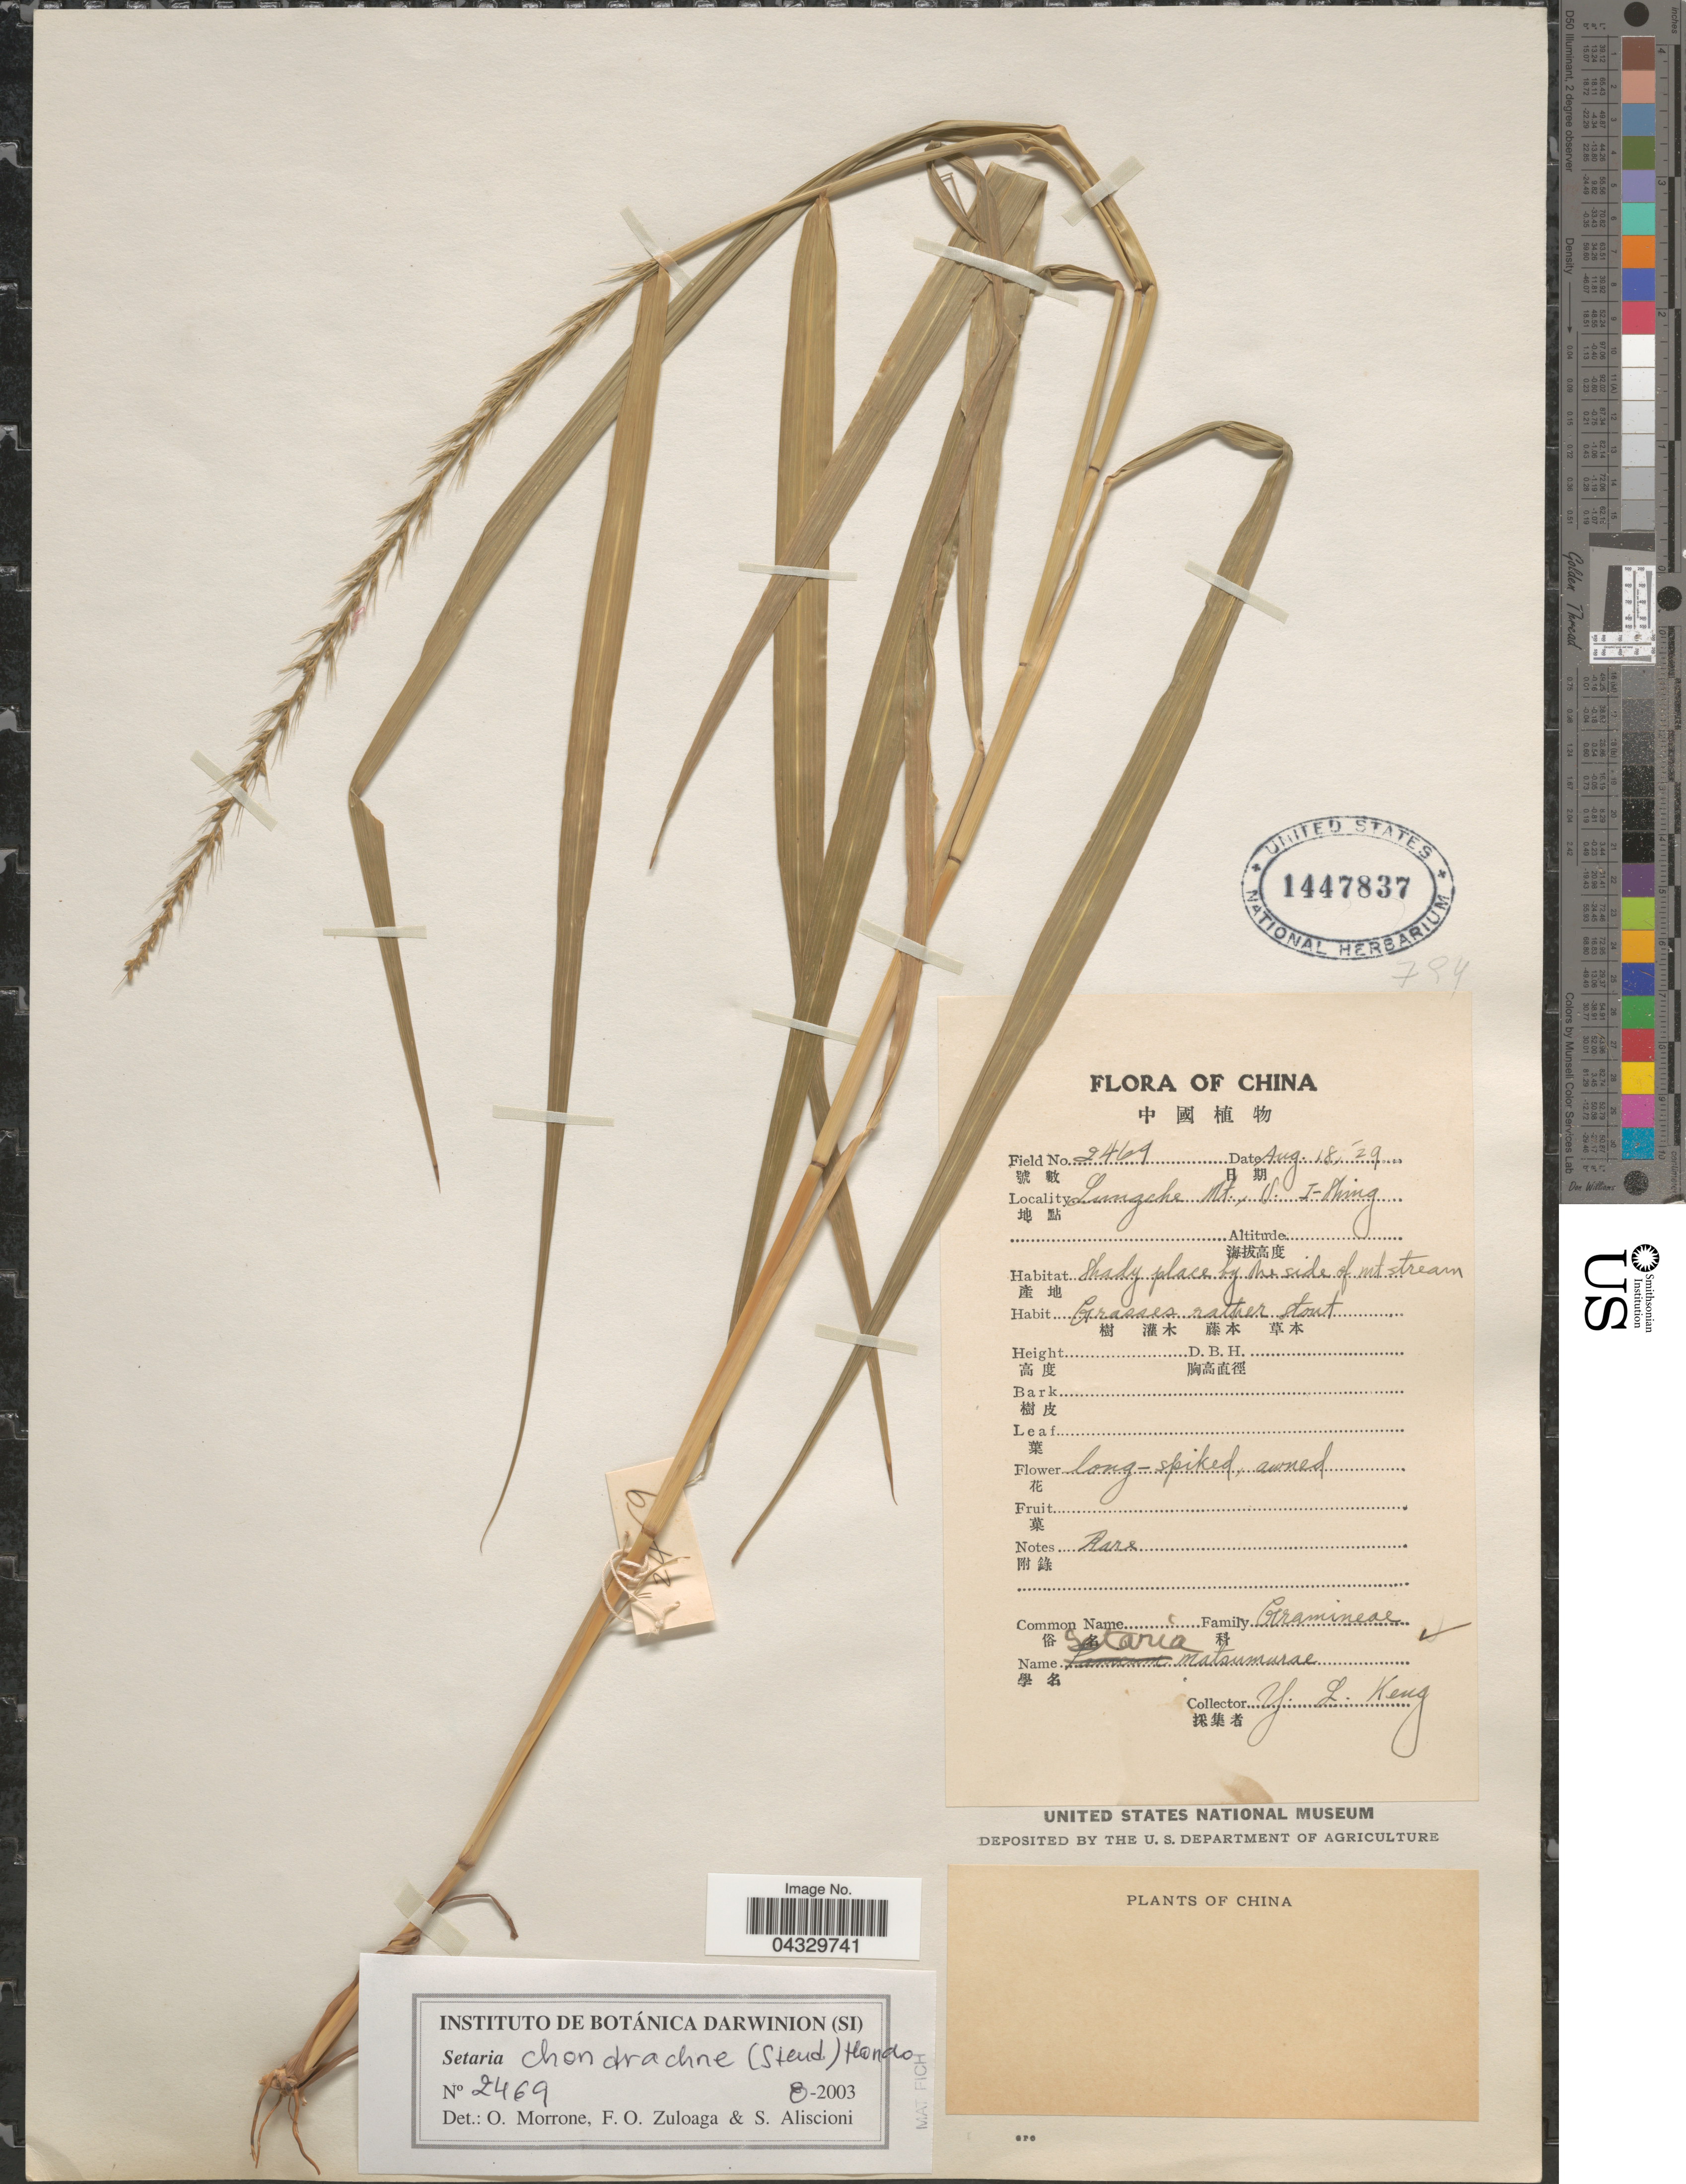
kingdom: Plantae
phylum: Tracheophyta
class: Liliopsida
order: Poales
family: Poaceae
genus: Setaria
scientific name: Setaria chondrachne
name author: (Steud.) Honda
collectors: Y. L. Keng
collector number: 2469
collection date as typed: Transcribed d/m/y: 18/8/29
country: China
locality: Lungche Mt., S. I-Shing.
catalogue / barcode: US 1447837